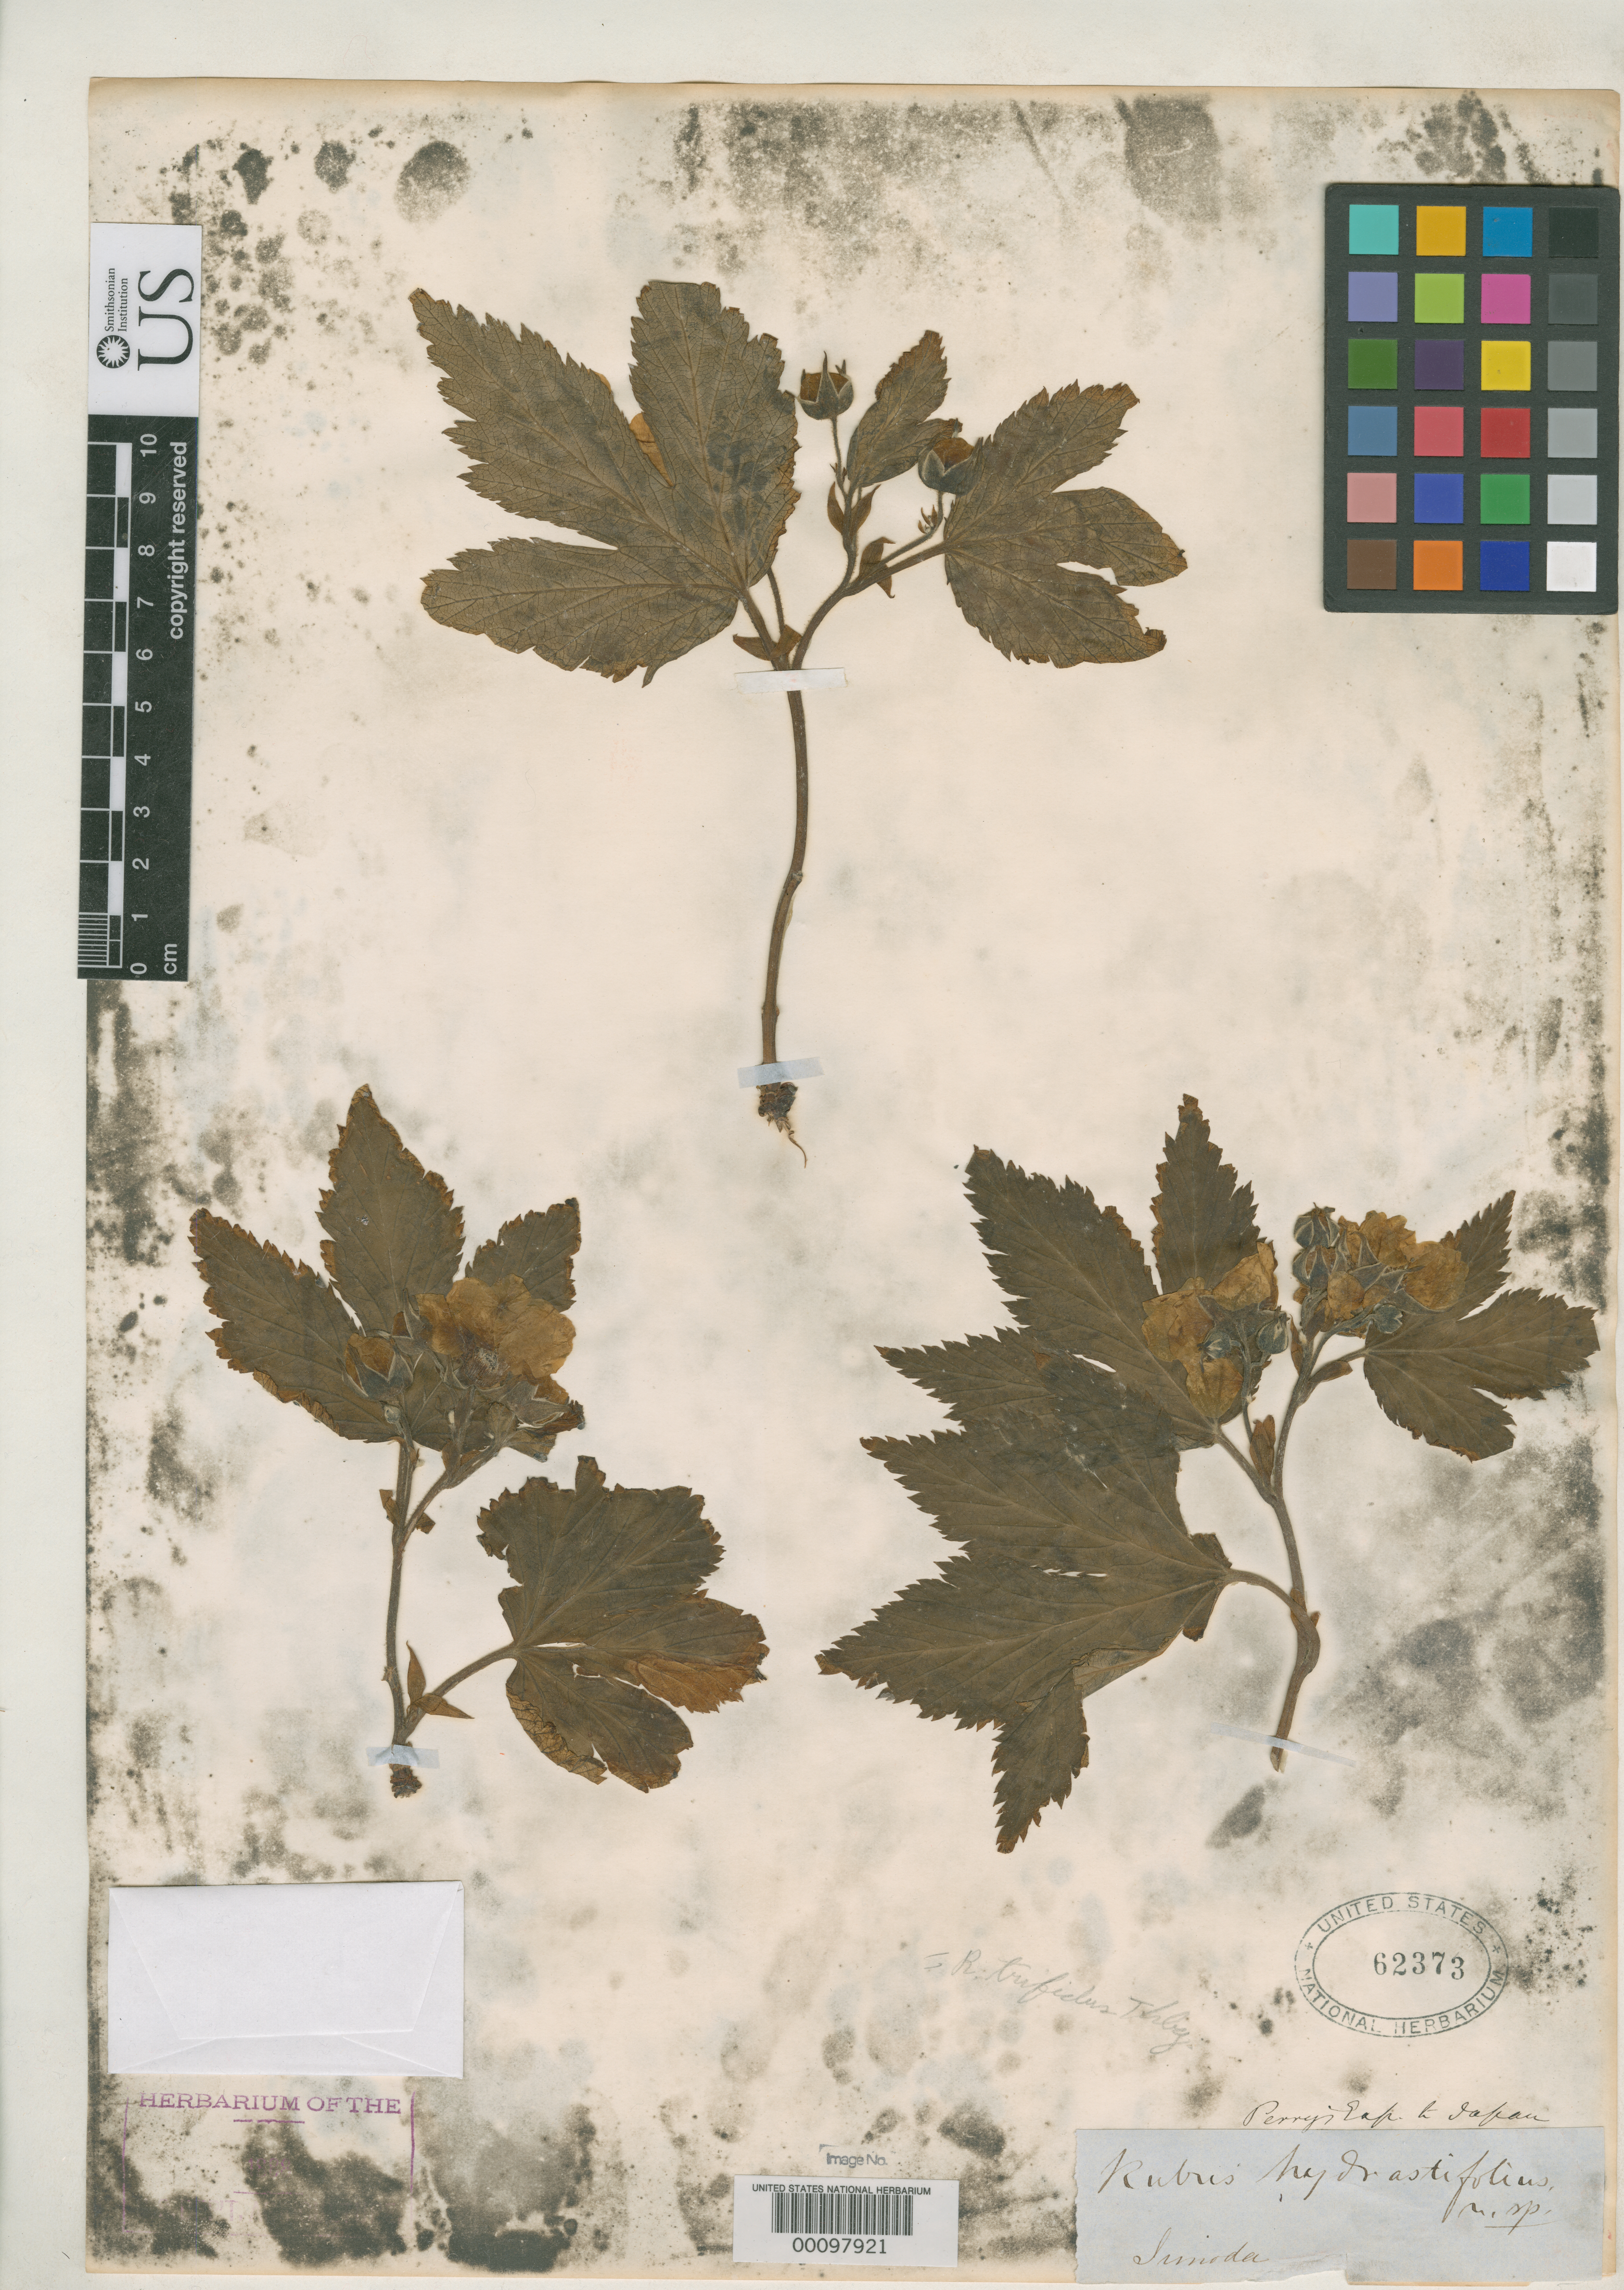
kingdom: Plantae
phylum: Tracheophyta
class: Magnoliopsida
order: Rosales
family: Rosaceae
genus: Rubus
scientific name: Rubus hydrastifolius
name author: A. Gray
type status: Type Fragment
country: Japan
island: Honshu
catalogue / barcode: US 62373